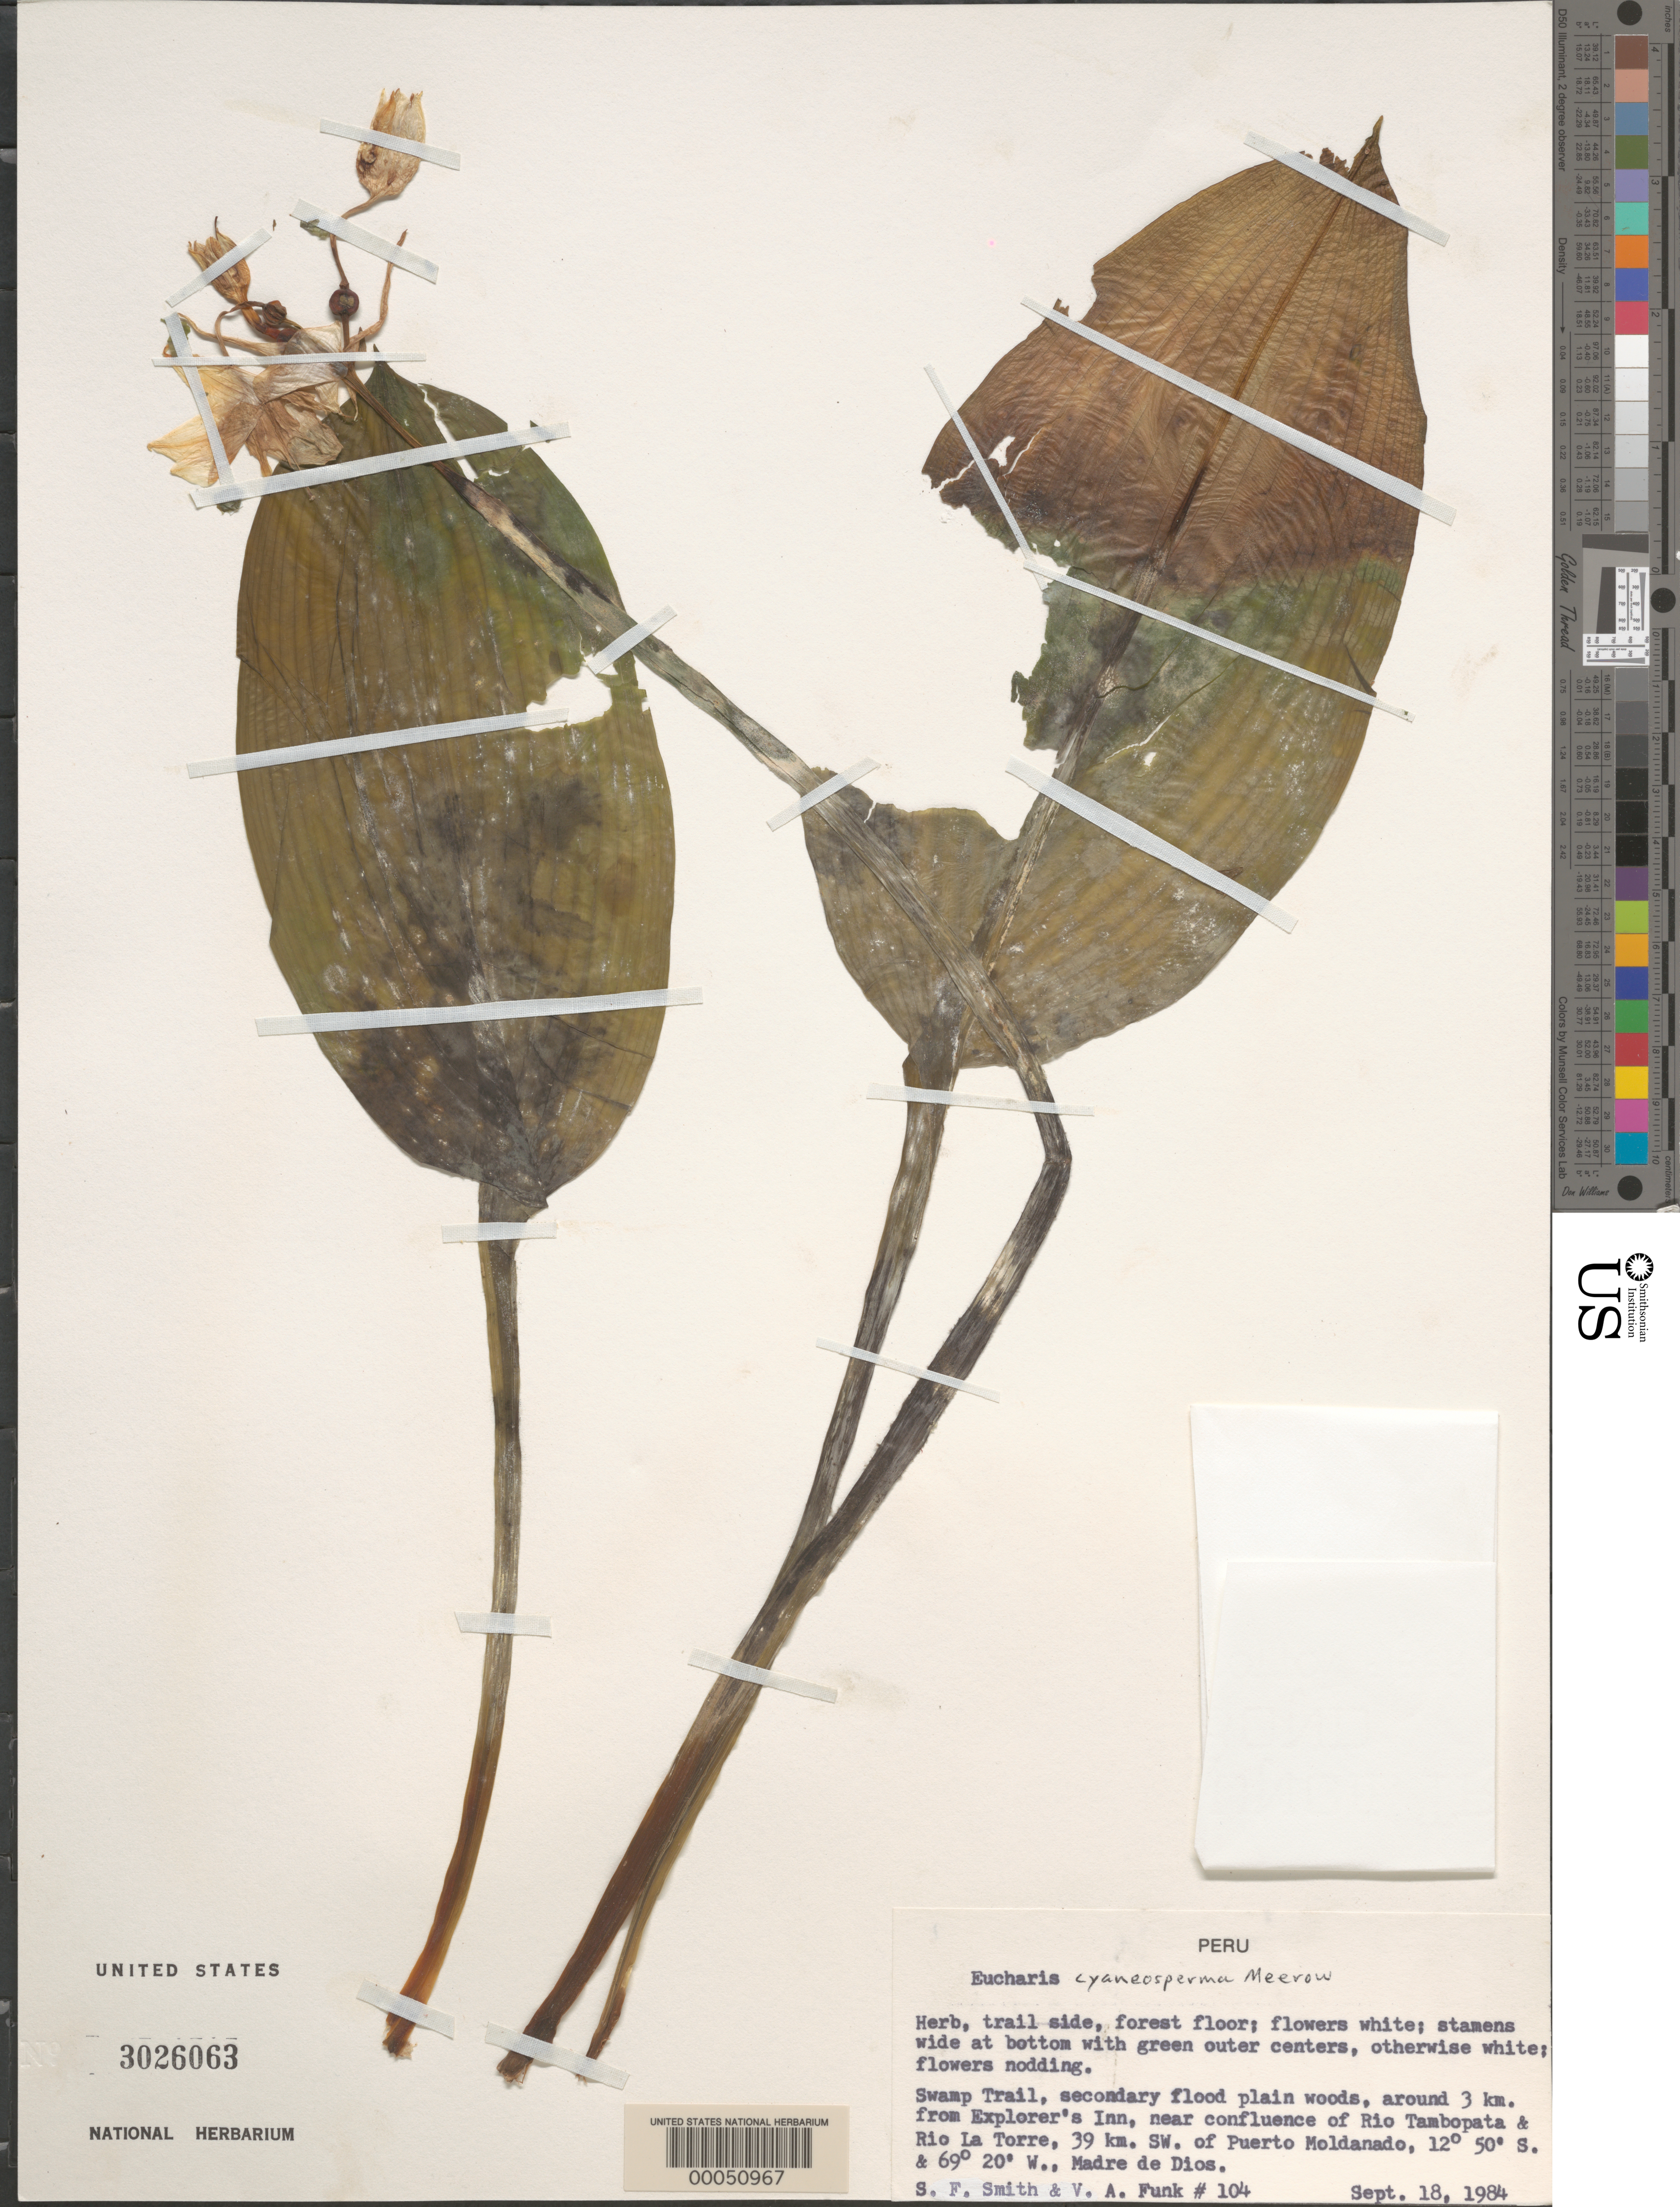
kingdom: Plantae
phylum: Tracheophyta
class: Liliopsida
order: Asparagales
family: Amaryllidaceae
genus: Eucharis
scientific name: Eucharis cyaneosperma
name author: Meerow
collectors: S.F. Smith & V. Funk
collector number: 104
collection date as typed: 18 Sep 1984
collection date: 1984-09-18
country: Peru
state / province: Madre de Dios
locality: Swamp trail, ca. 3 km. from explorer's inn, near confluence of rio tambopata and rio la torre, 39 km sw of puerto maldonado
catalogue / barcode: US 3026063